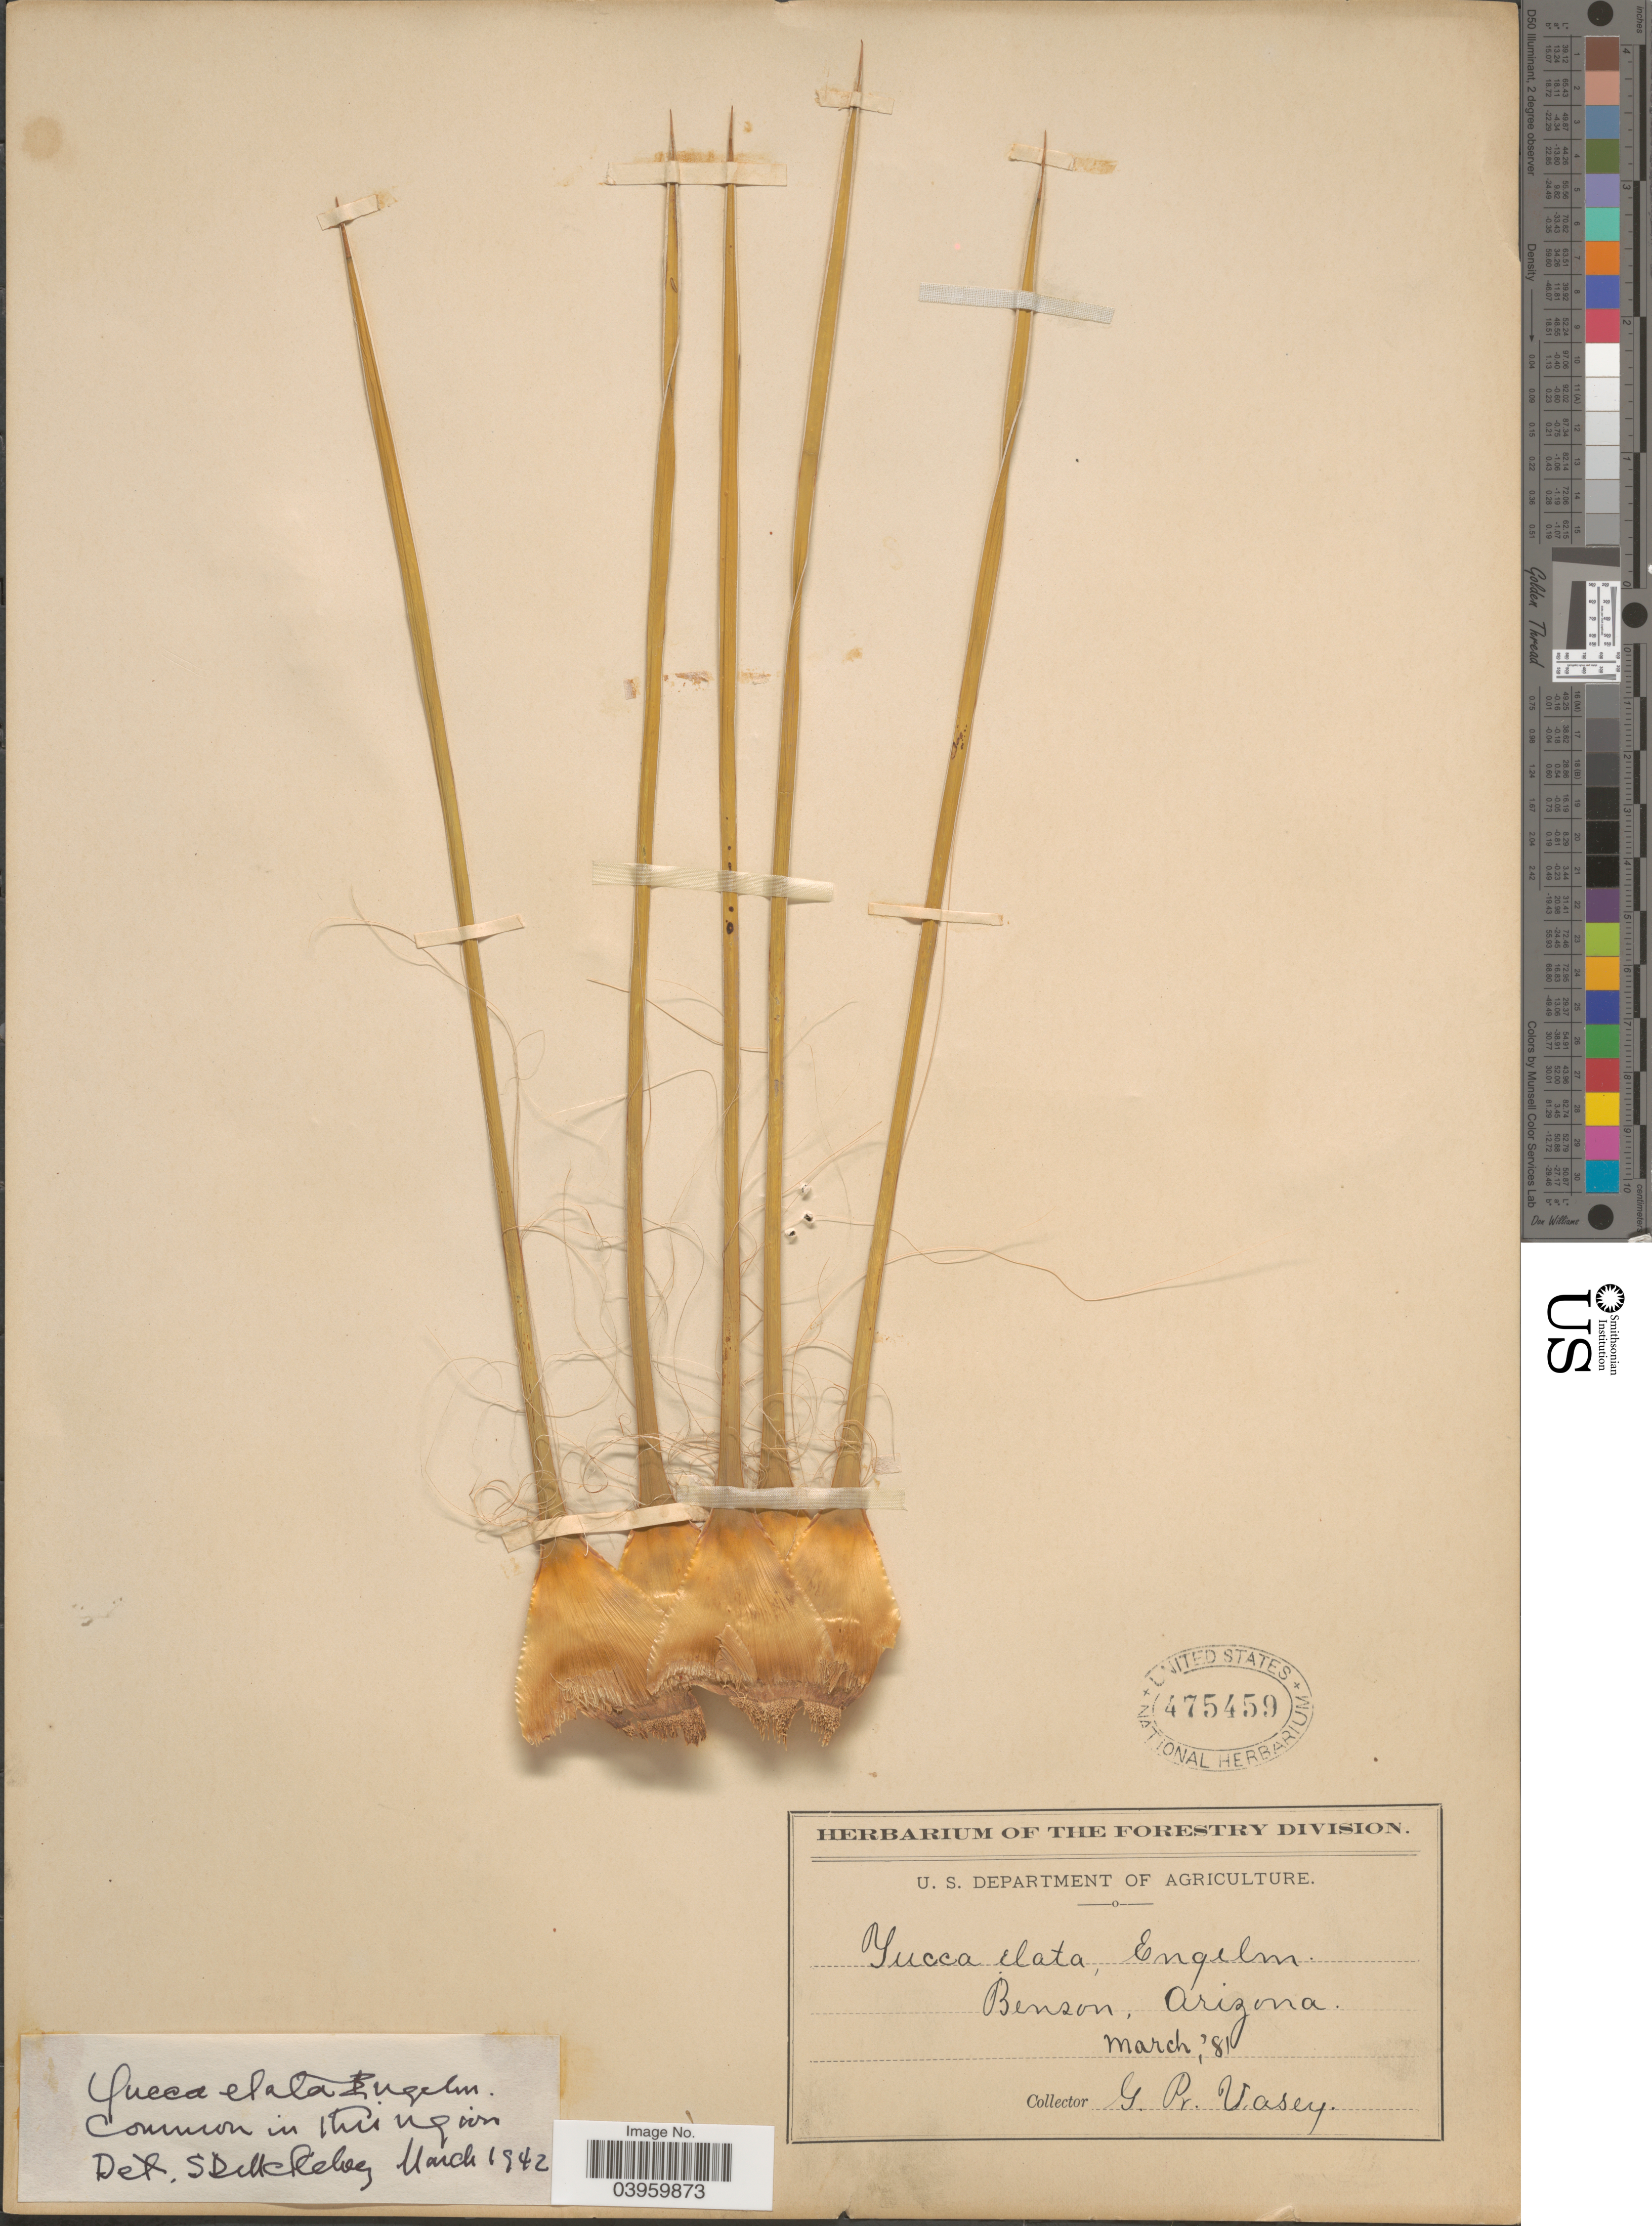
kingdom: Plantae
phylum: Tracheophyta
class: Liliopsida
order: Asparagales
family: Asparagaceae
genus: Yucca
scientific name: Yucca elata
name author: (Engelm.) Engelm.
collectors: G. Vasey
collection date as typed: Transcribed d/m/y: /3/81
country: United States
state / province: Arizona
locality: Benson.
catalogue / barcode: US 475459